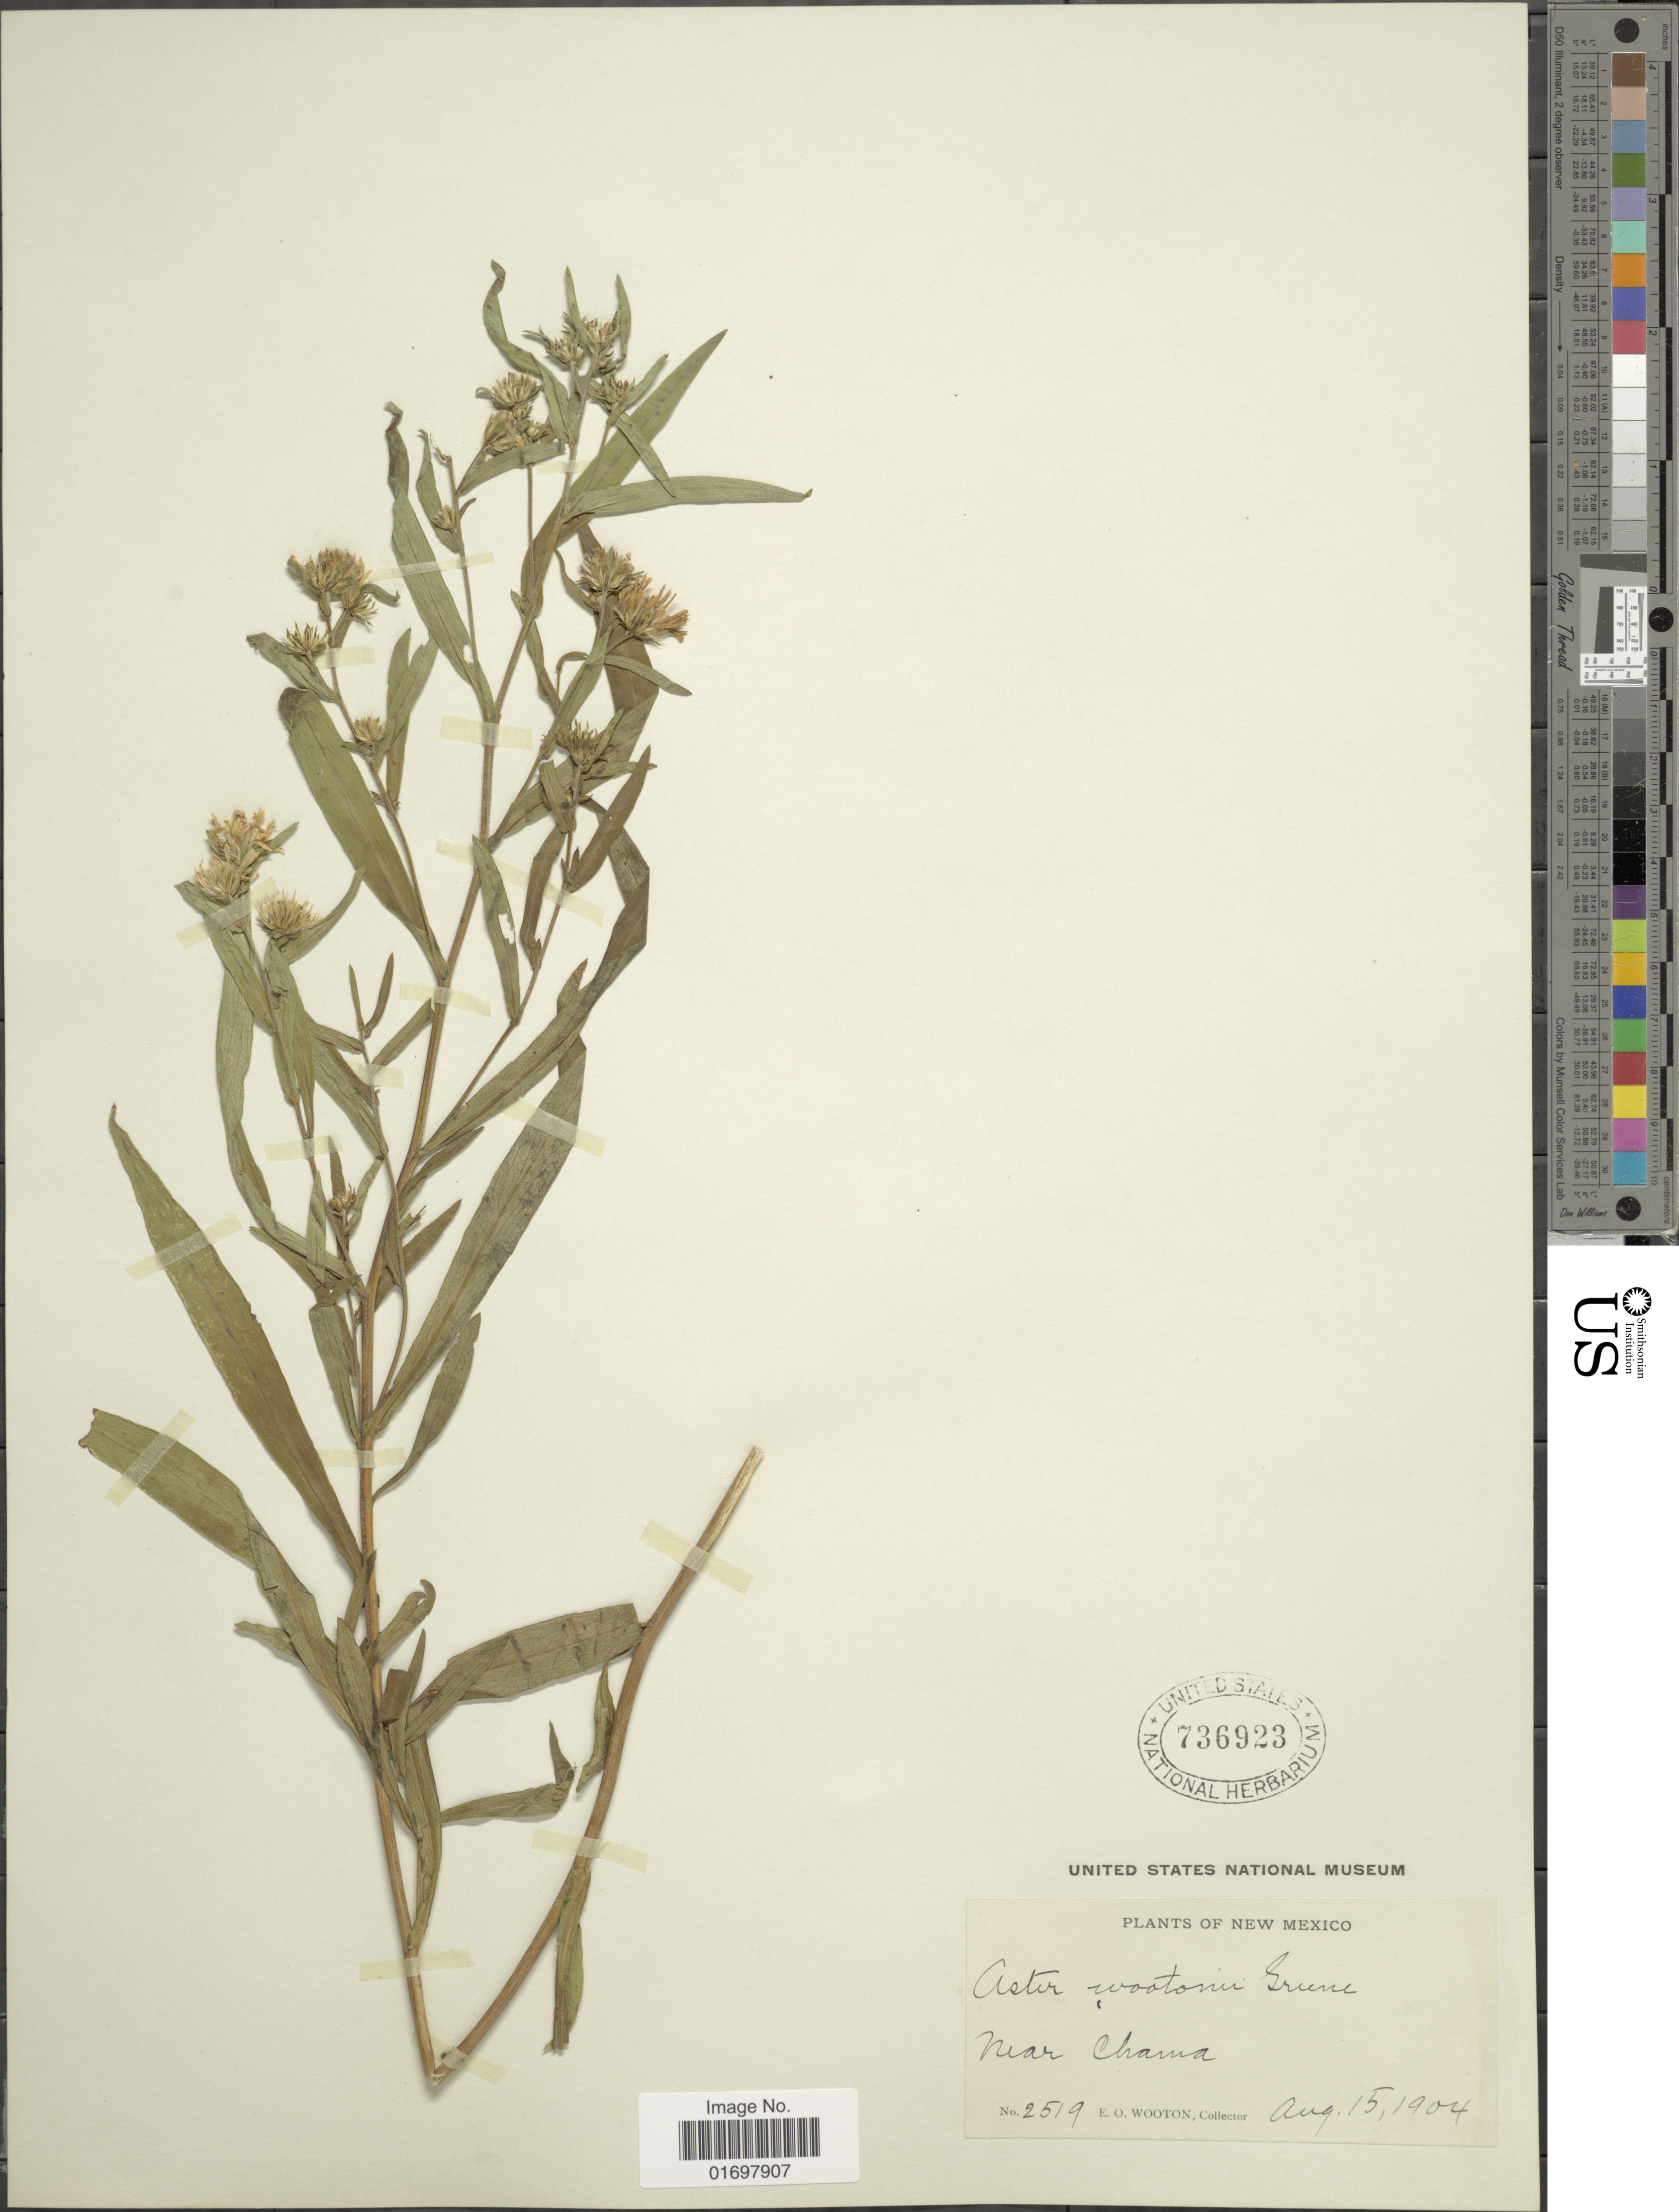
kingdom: Plantae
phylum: Tracheophyta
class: Magnoliopsida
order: Asterales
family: Asteraceae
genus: Symphyotrichum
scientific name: Symphyotrichum lanceolatum var. hesperium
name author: (A. Gray) G.L. Nesom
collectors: E. O. Wooton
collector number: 2519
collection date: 1904-08-15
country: United States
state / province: New Mexico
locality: Near Chama.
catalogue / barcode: US 736923